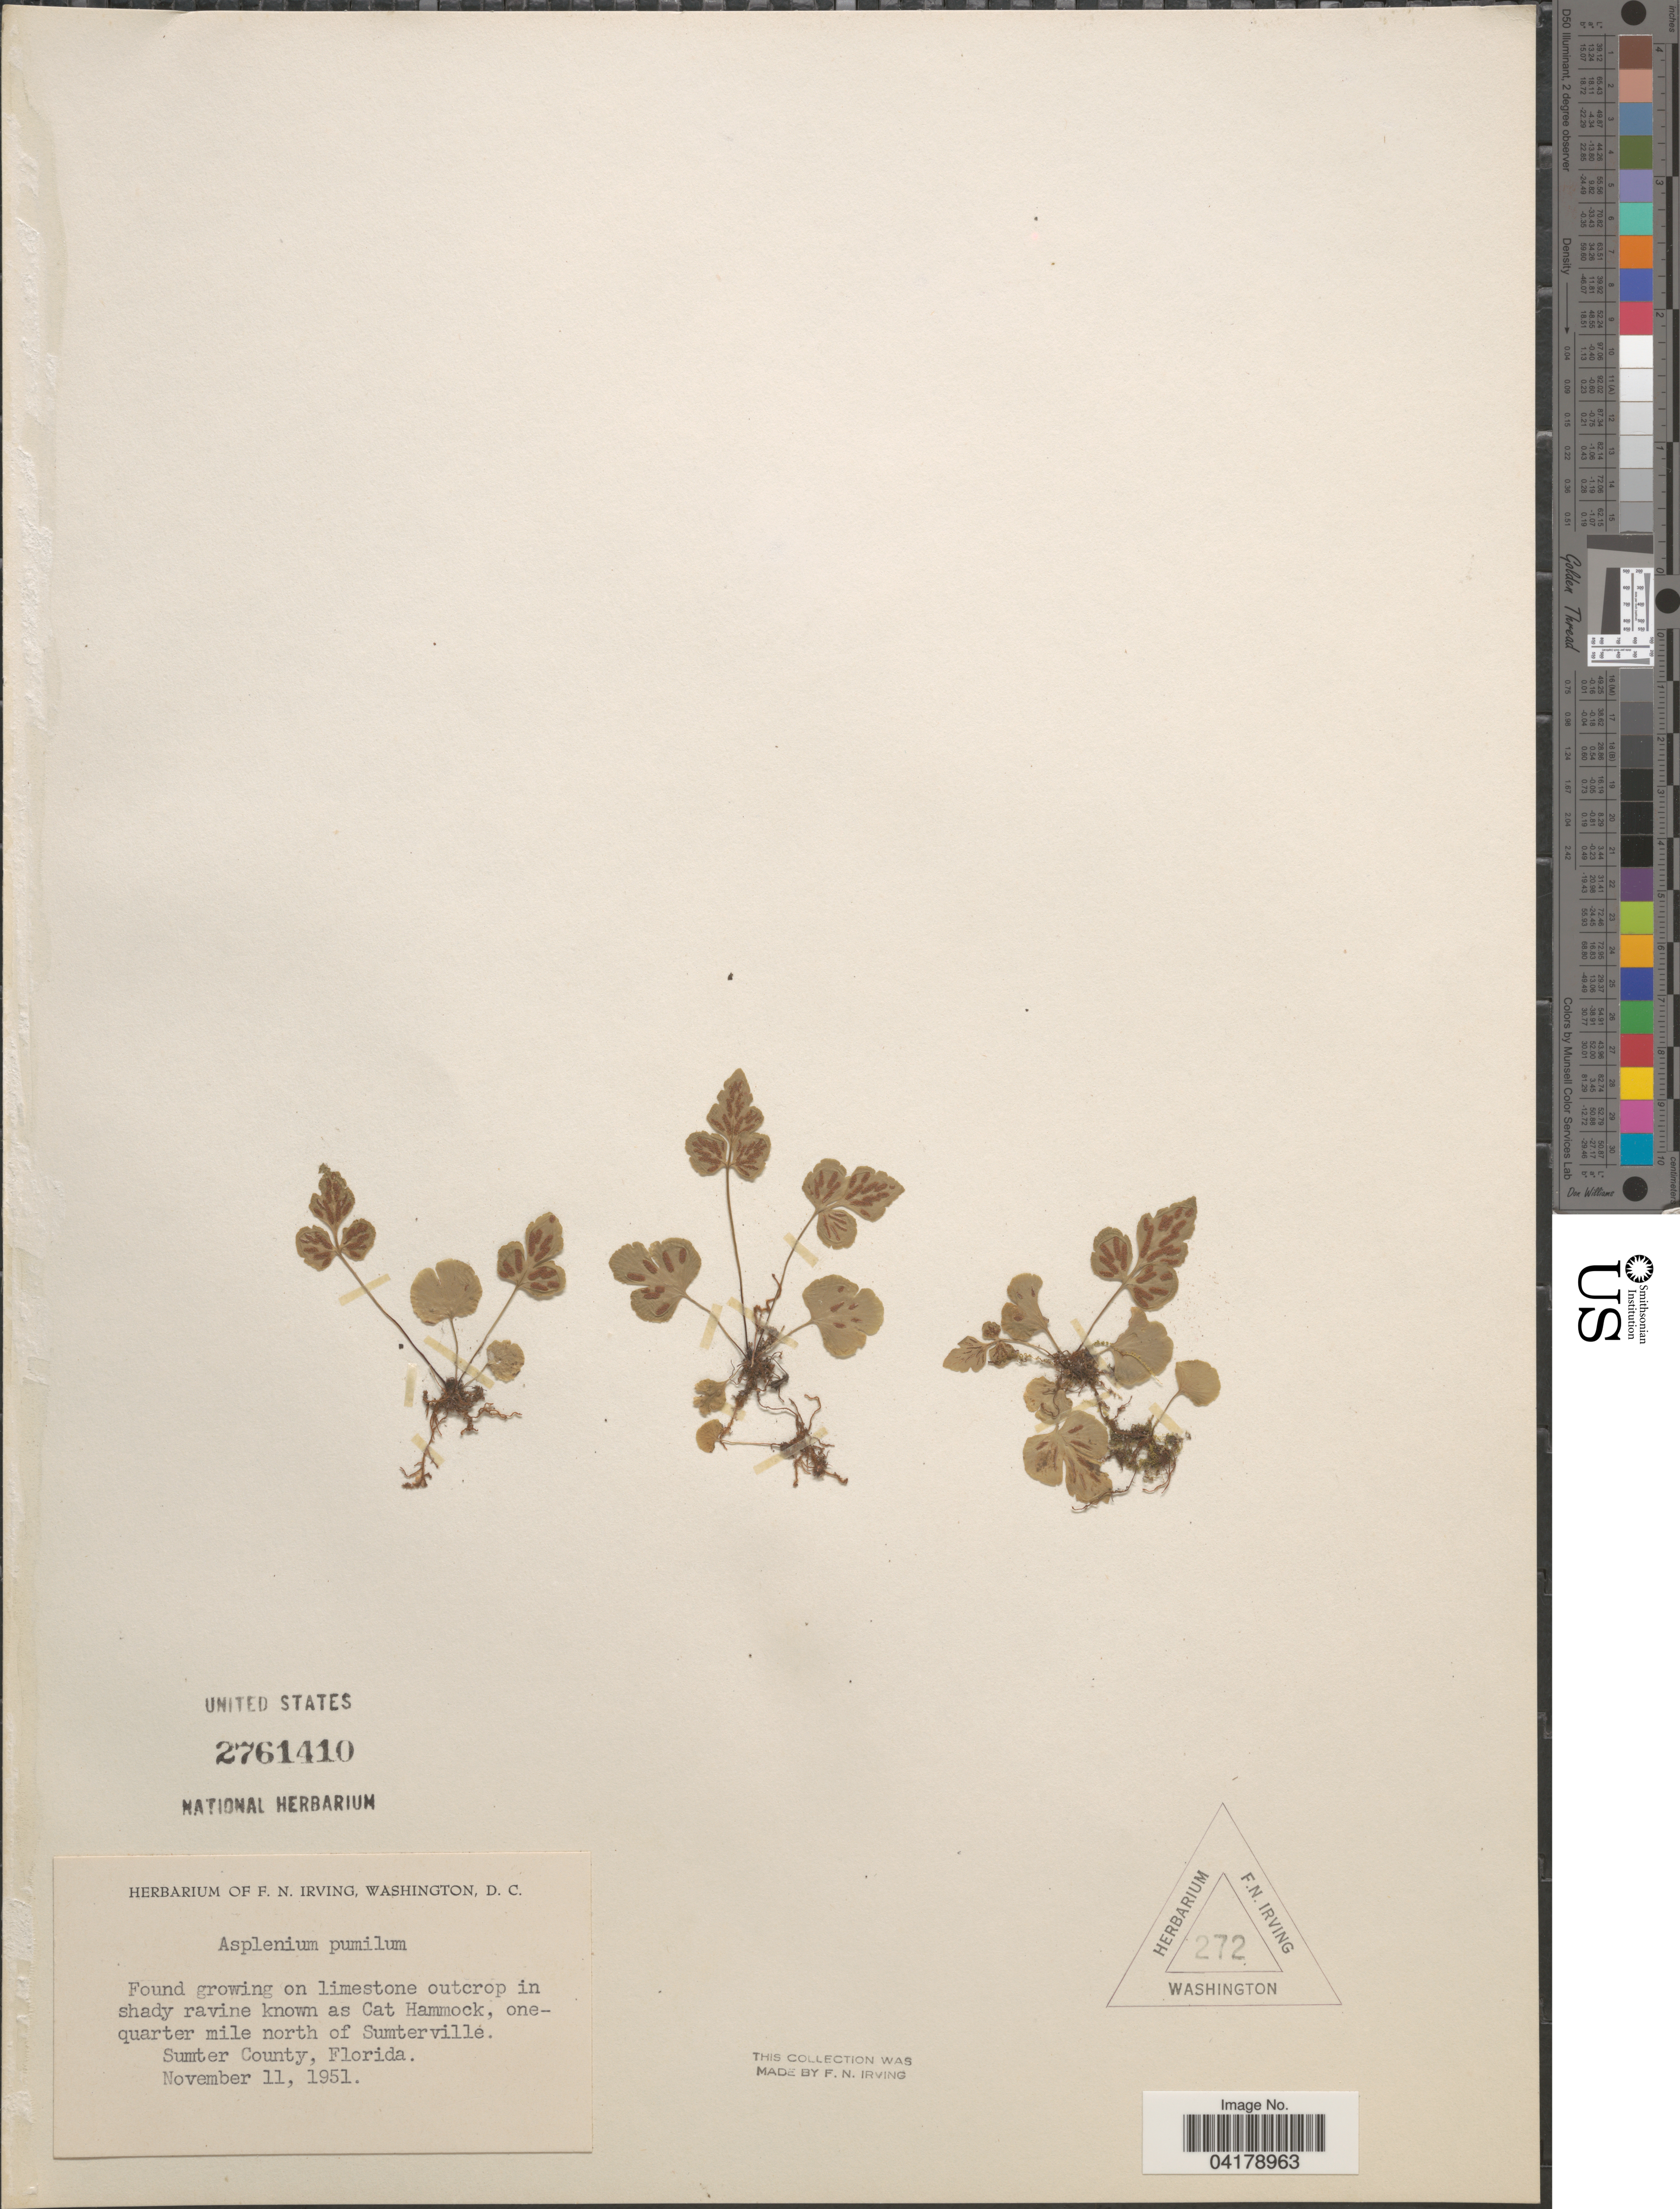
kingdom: Plantae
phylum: Tracheophyta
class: Polypodiopsida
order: Polypodiales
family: Aspleniaceae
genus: Asplenium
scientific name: Asplenium pumilum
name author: Sw.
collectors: ex herb. F.N. Irving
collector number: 272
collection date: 1951-11-11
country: United States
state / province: Florida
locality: Found growing on limestone outcrop in shady ravine known as Cat Hammock, one-quarter mile north of Sumterville. Sumter County.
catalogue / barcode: US 2761410